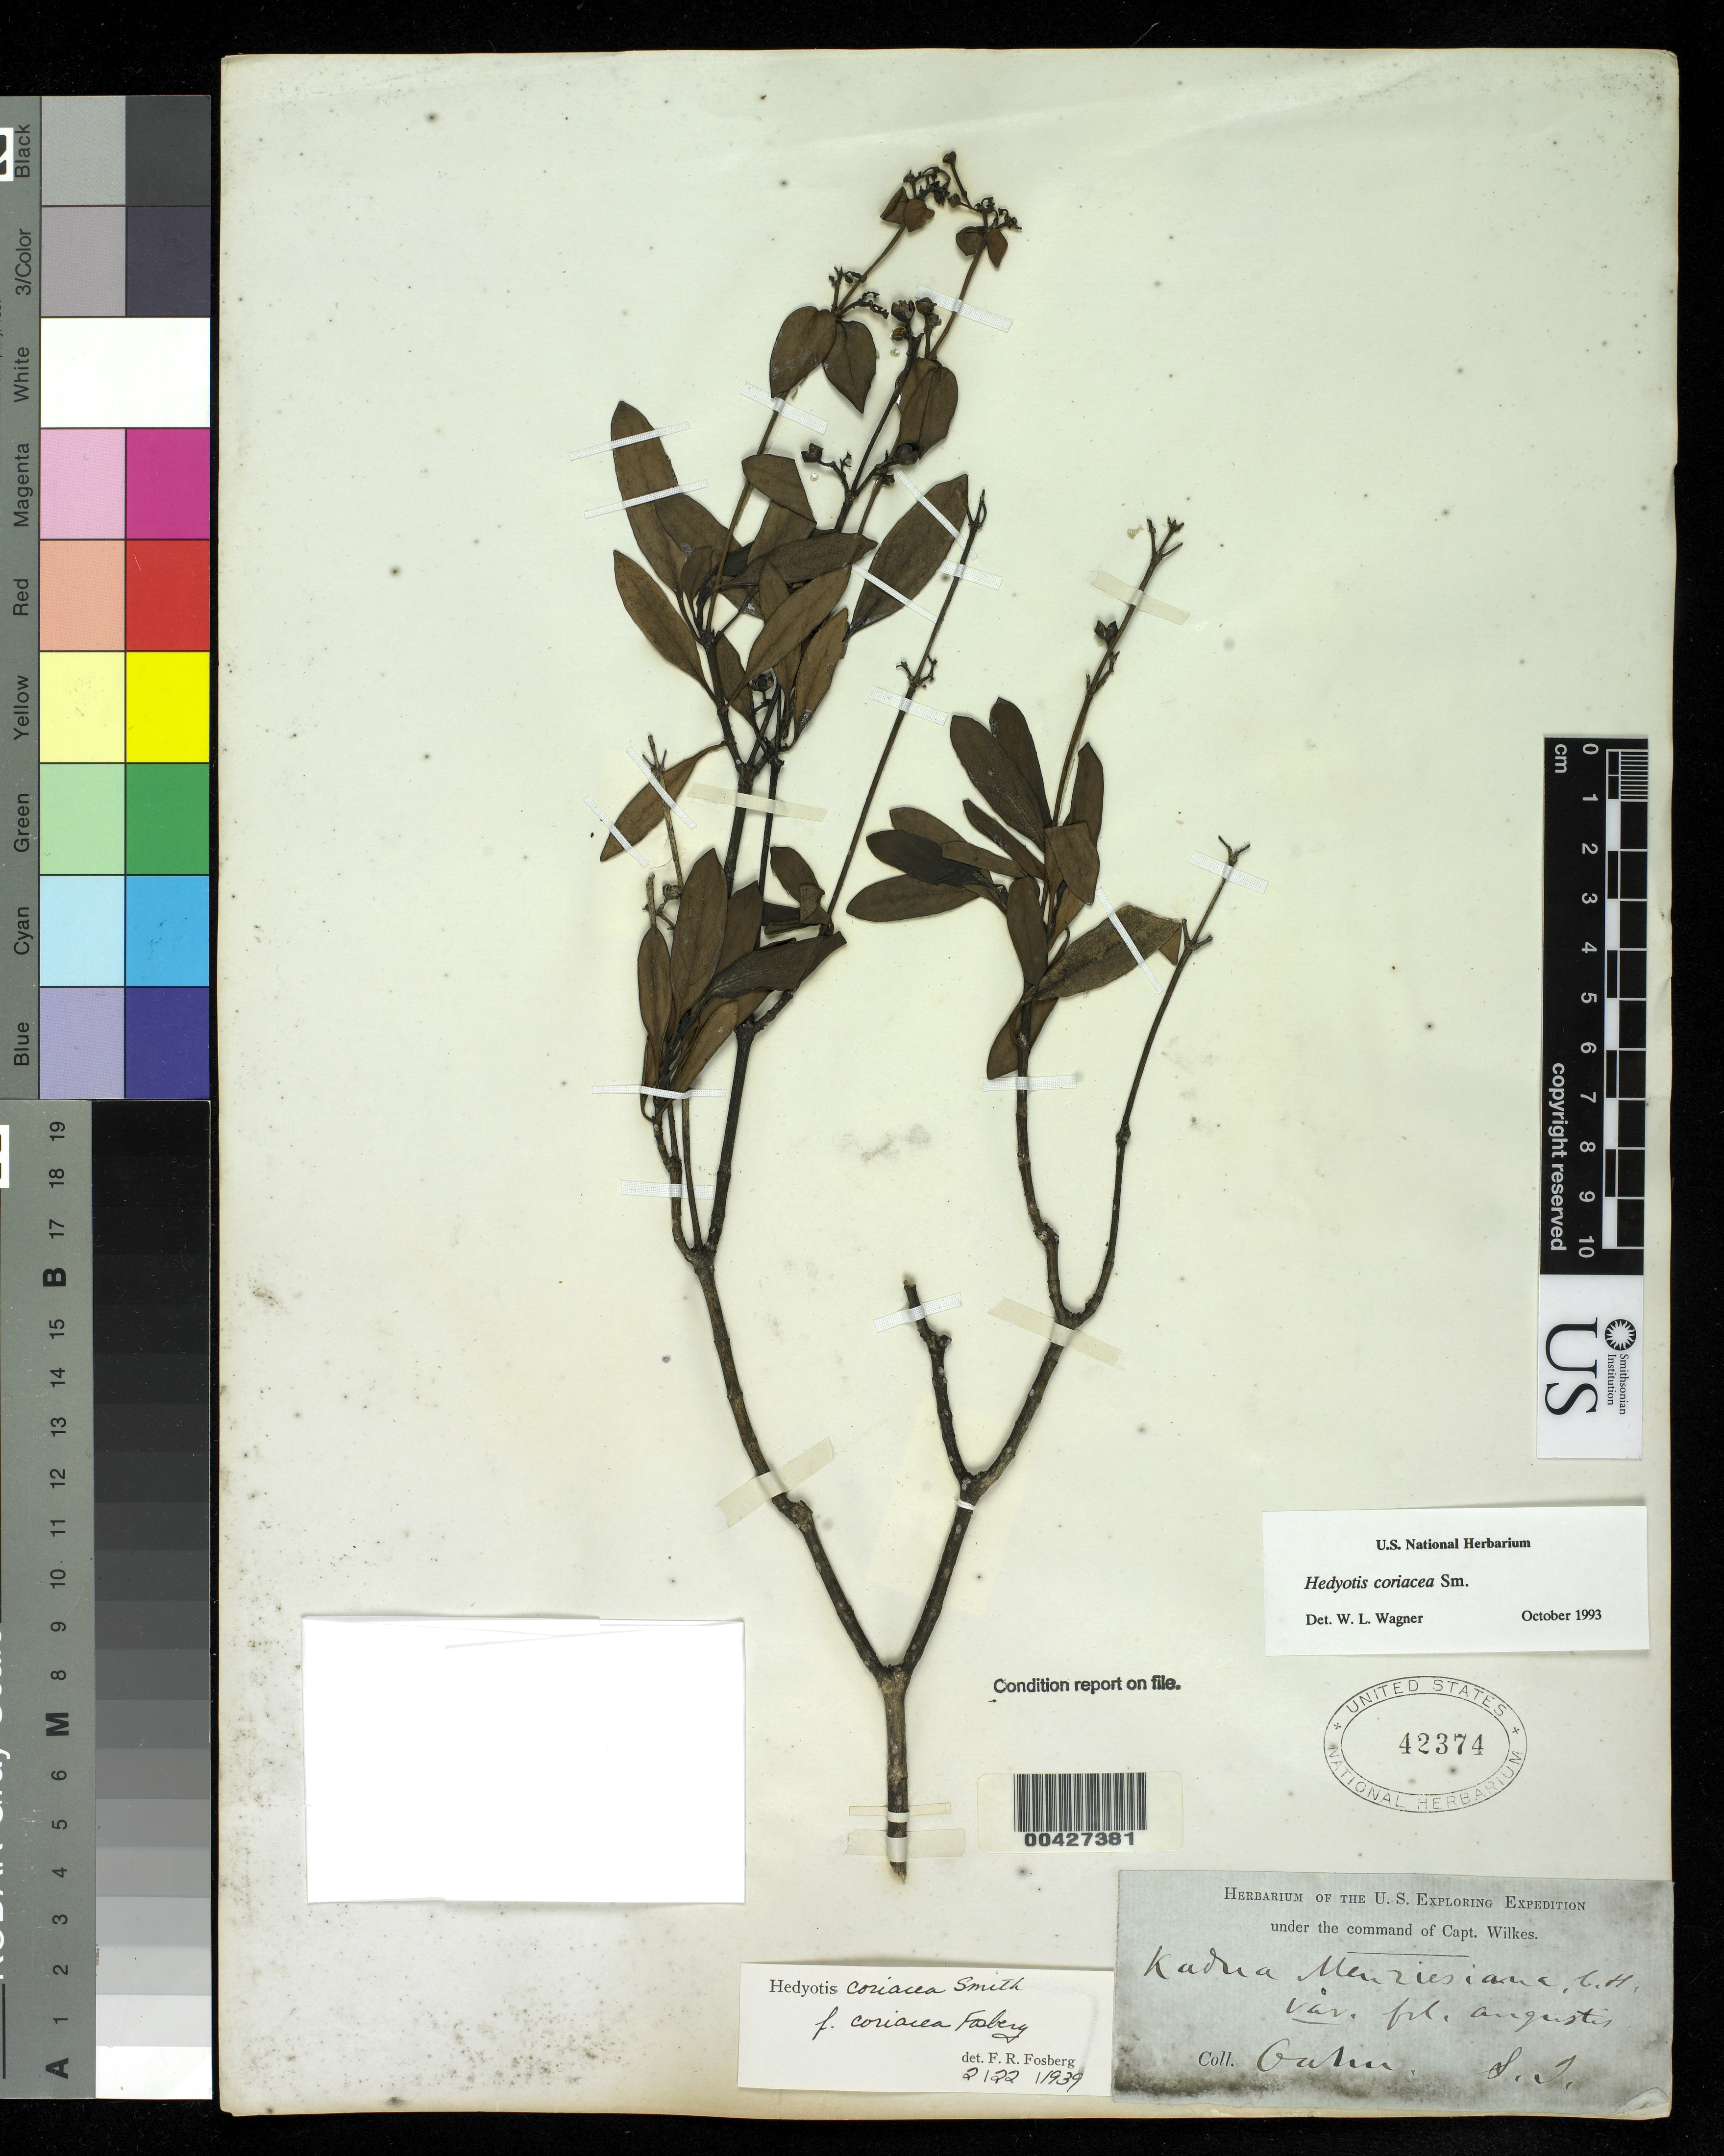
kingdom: Plantae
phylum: Tracheophyta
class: Magnoliopsida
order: Gentianales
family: Rubiaceae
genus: Kadua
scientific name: Kadua coriacea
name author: (Sm.) W.L. Wagner & Lorence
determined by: Wagner, W. L., (BOT), Smithsonian Institution - National Museum of Natural History (UNITED STATES)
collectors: Wilkes Explor. Exped.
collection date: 1838/1842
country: United States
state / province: Hawaii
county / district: Honolulu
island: Oahu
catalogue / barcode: US 42374